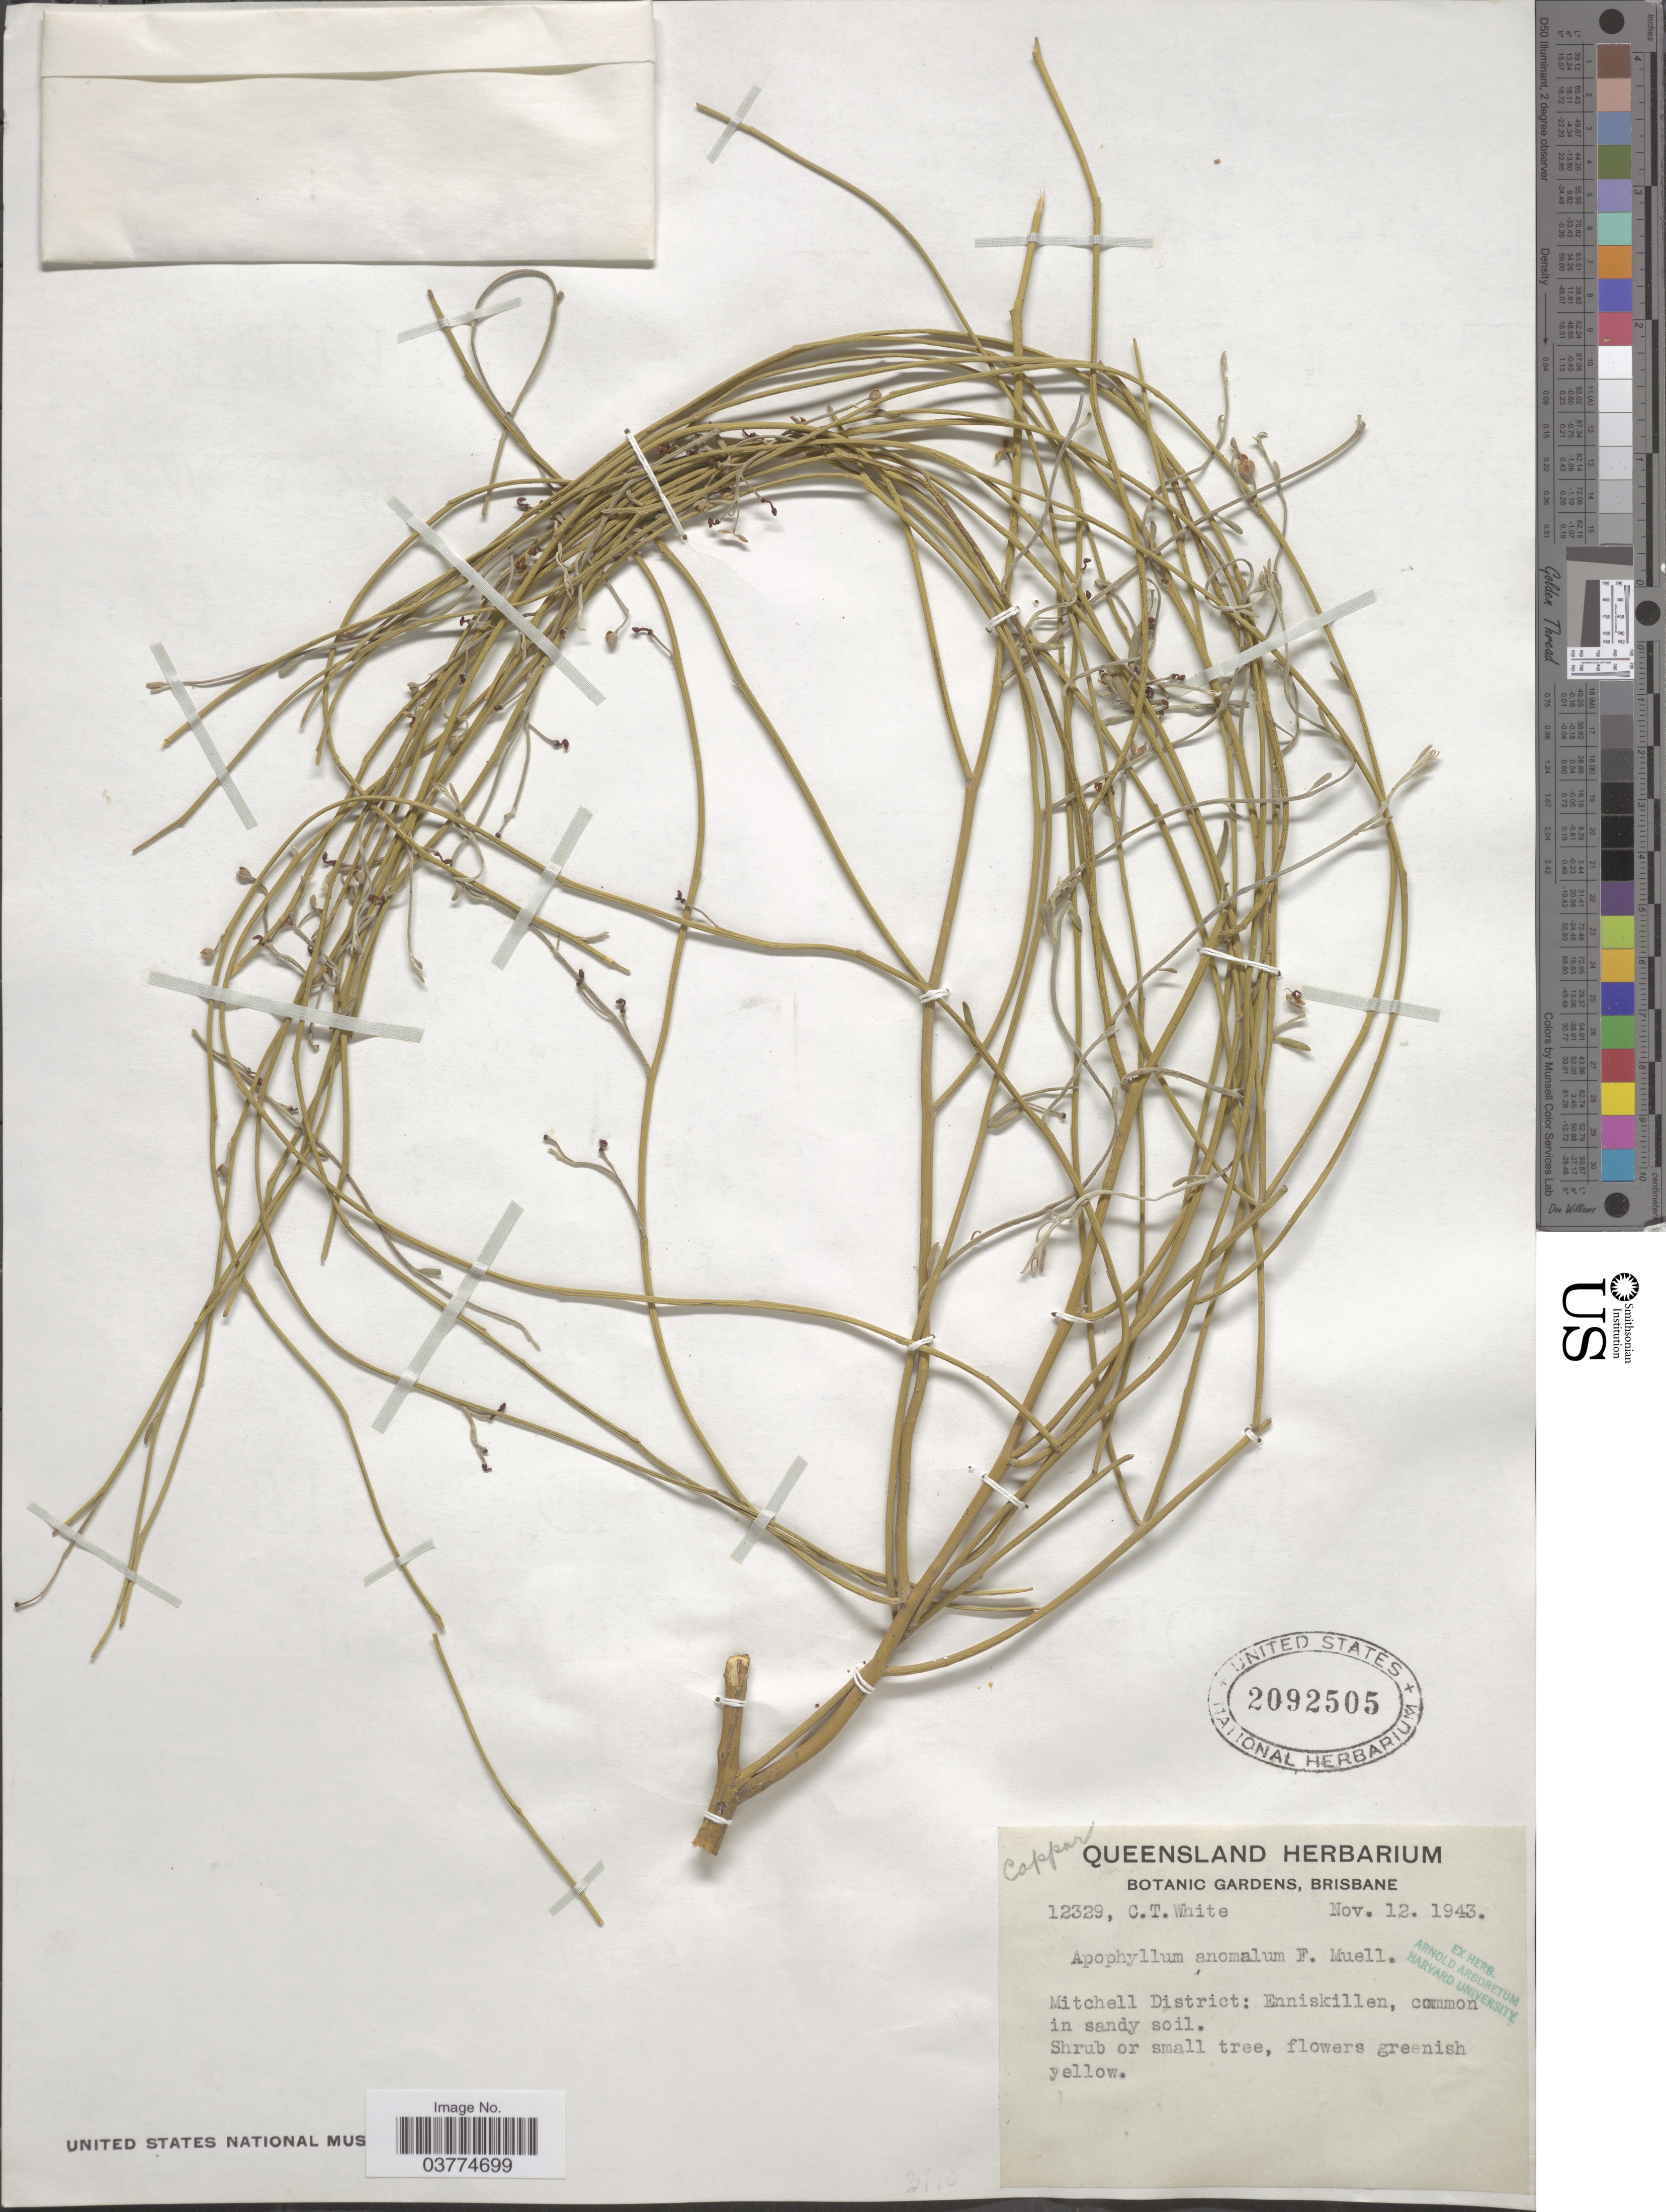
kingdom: Plantae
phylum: Tracheophyta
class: Magnoliopsida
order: Brassicales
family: Capparaceae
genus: Apophyllum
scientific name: Apophyllum anomalum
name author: F. Muell.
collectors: C. T. White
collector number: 12329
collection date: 1943-11-12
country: Australia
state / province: Queensland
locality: Mitchell District: Enniskillen.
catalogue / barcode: US 2092505